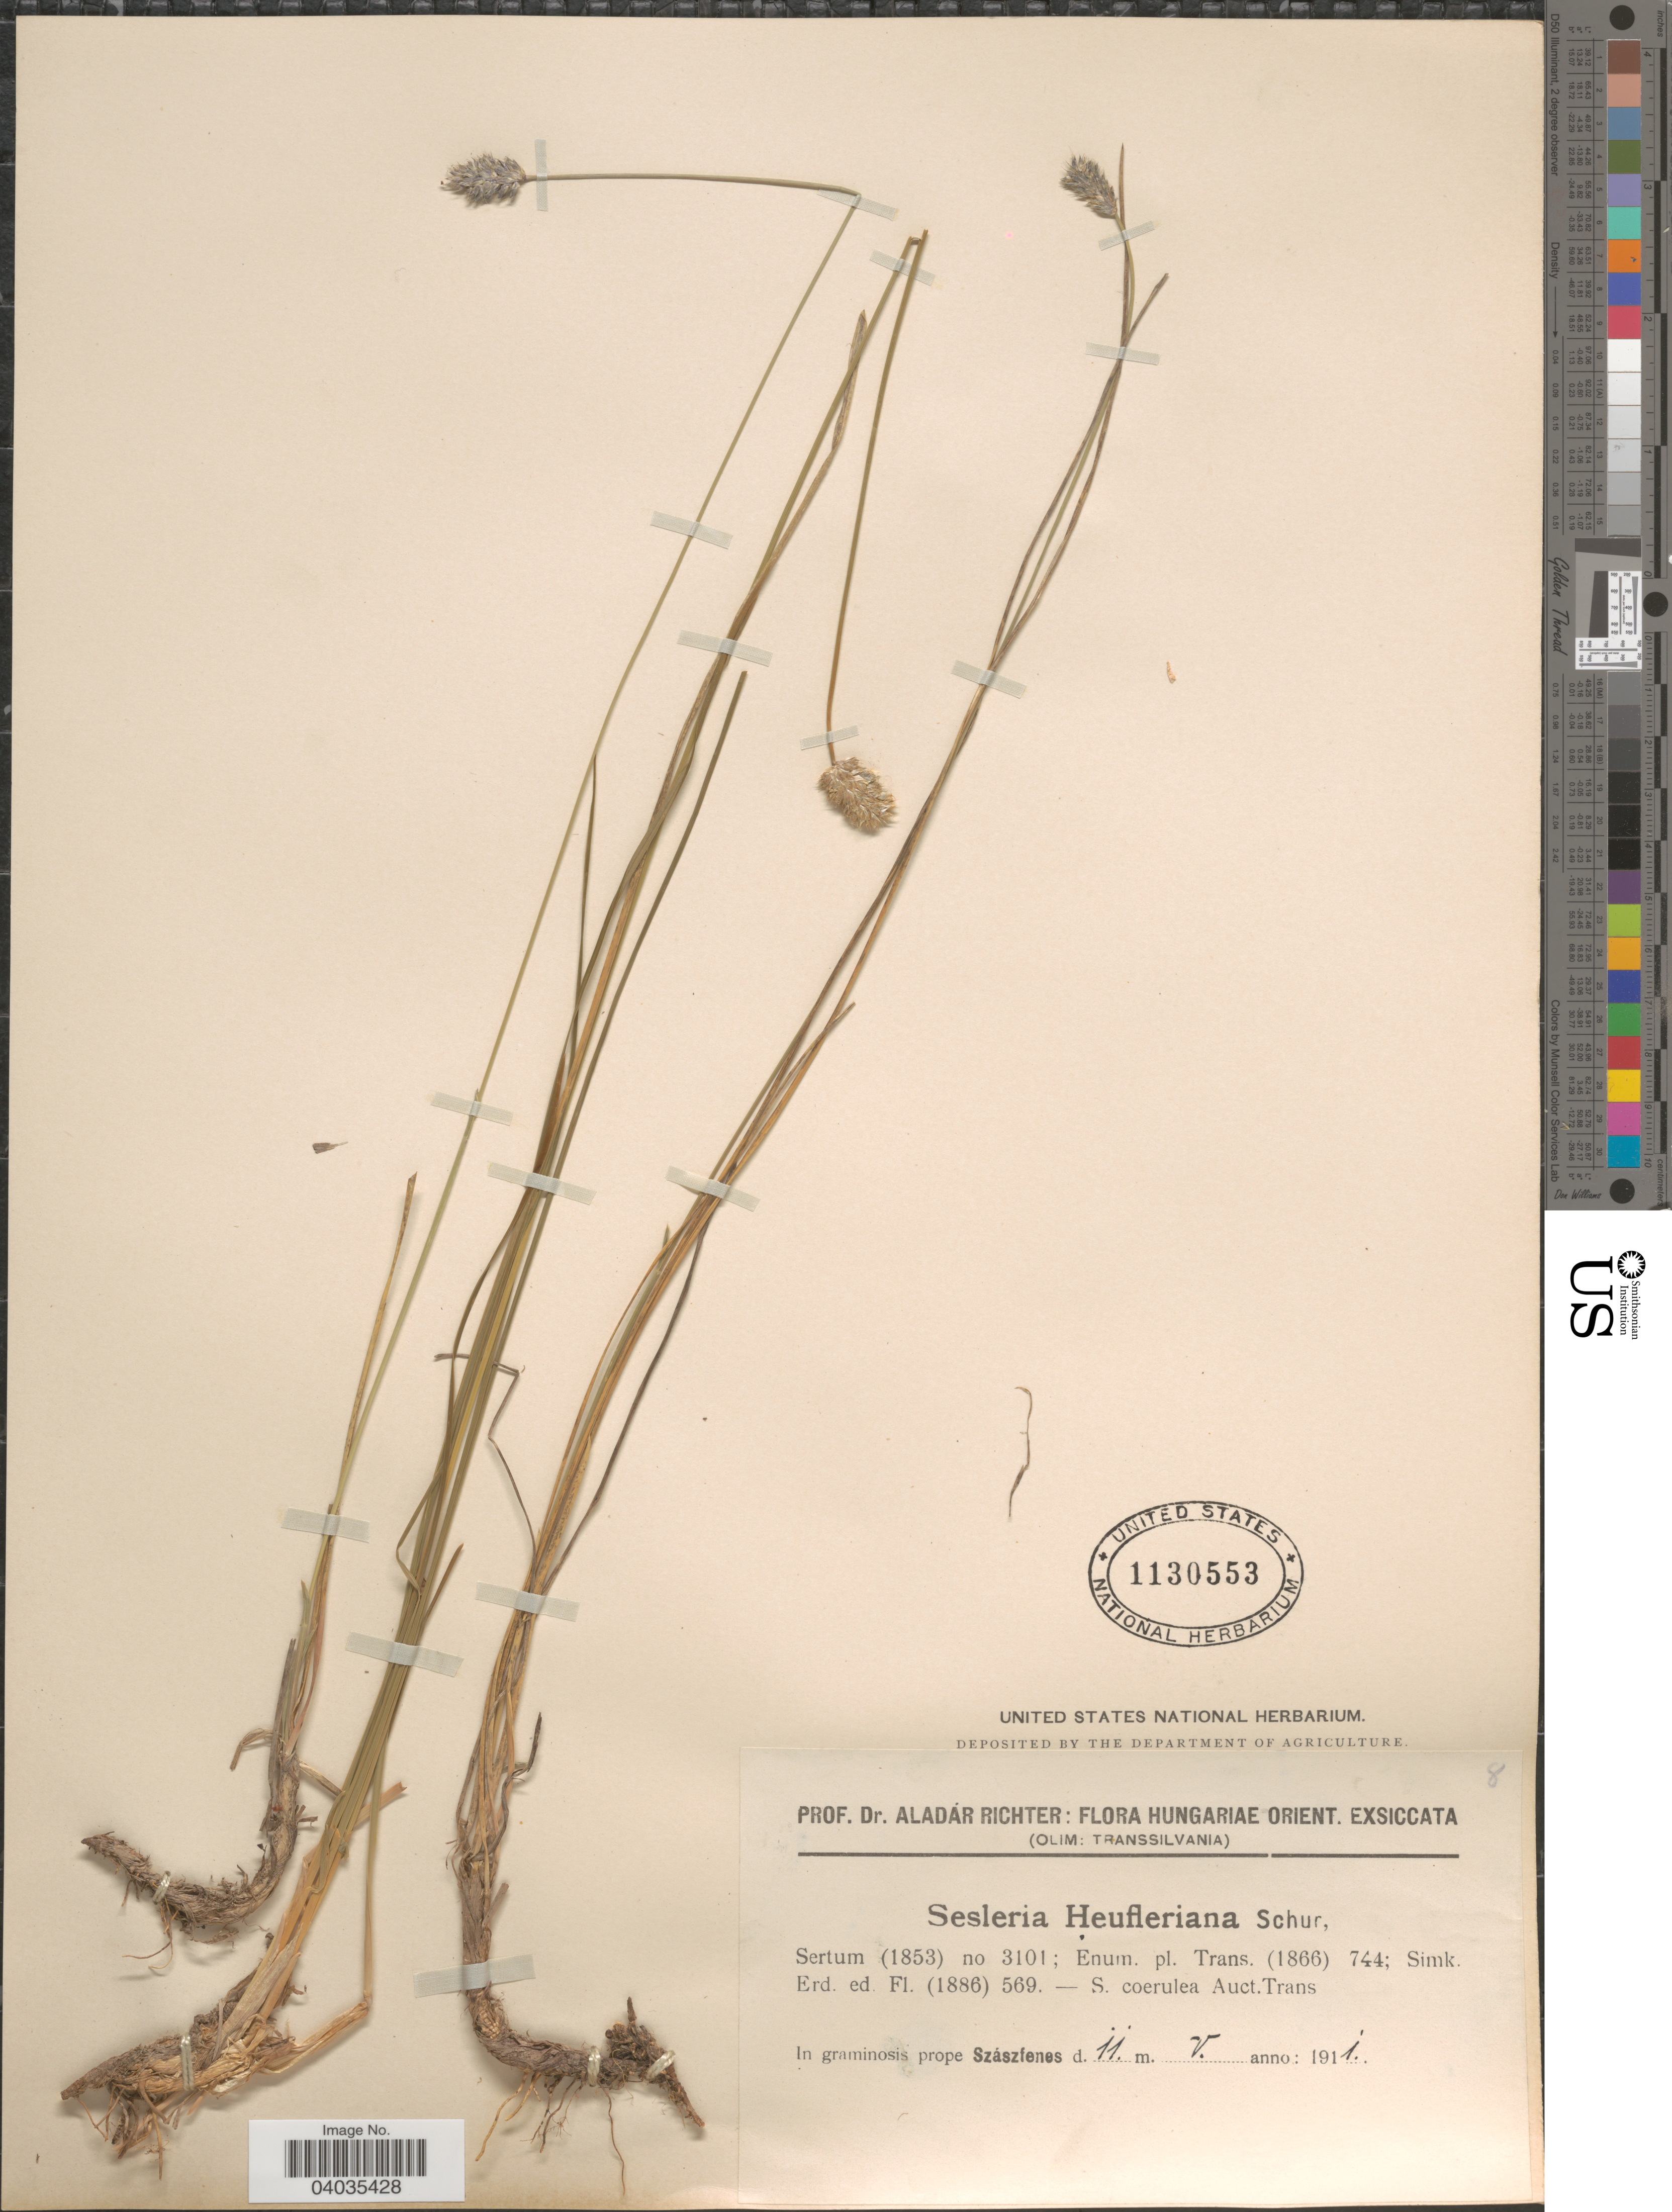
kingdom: Plantae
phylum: Tracheophyta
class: Liliopsida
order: Poales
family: Poaceae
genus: Sesleria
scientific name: Sesleria heufleriana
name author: Schur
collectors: V. A. Richter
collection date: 1911-05-11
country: Romania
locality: Hungariae Orient. In graminosis prope Szásfenes.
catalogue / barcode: US 1130553